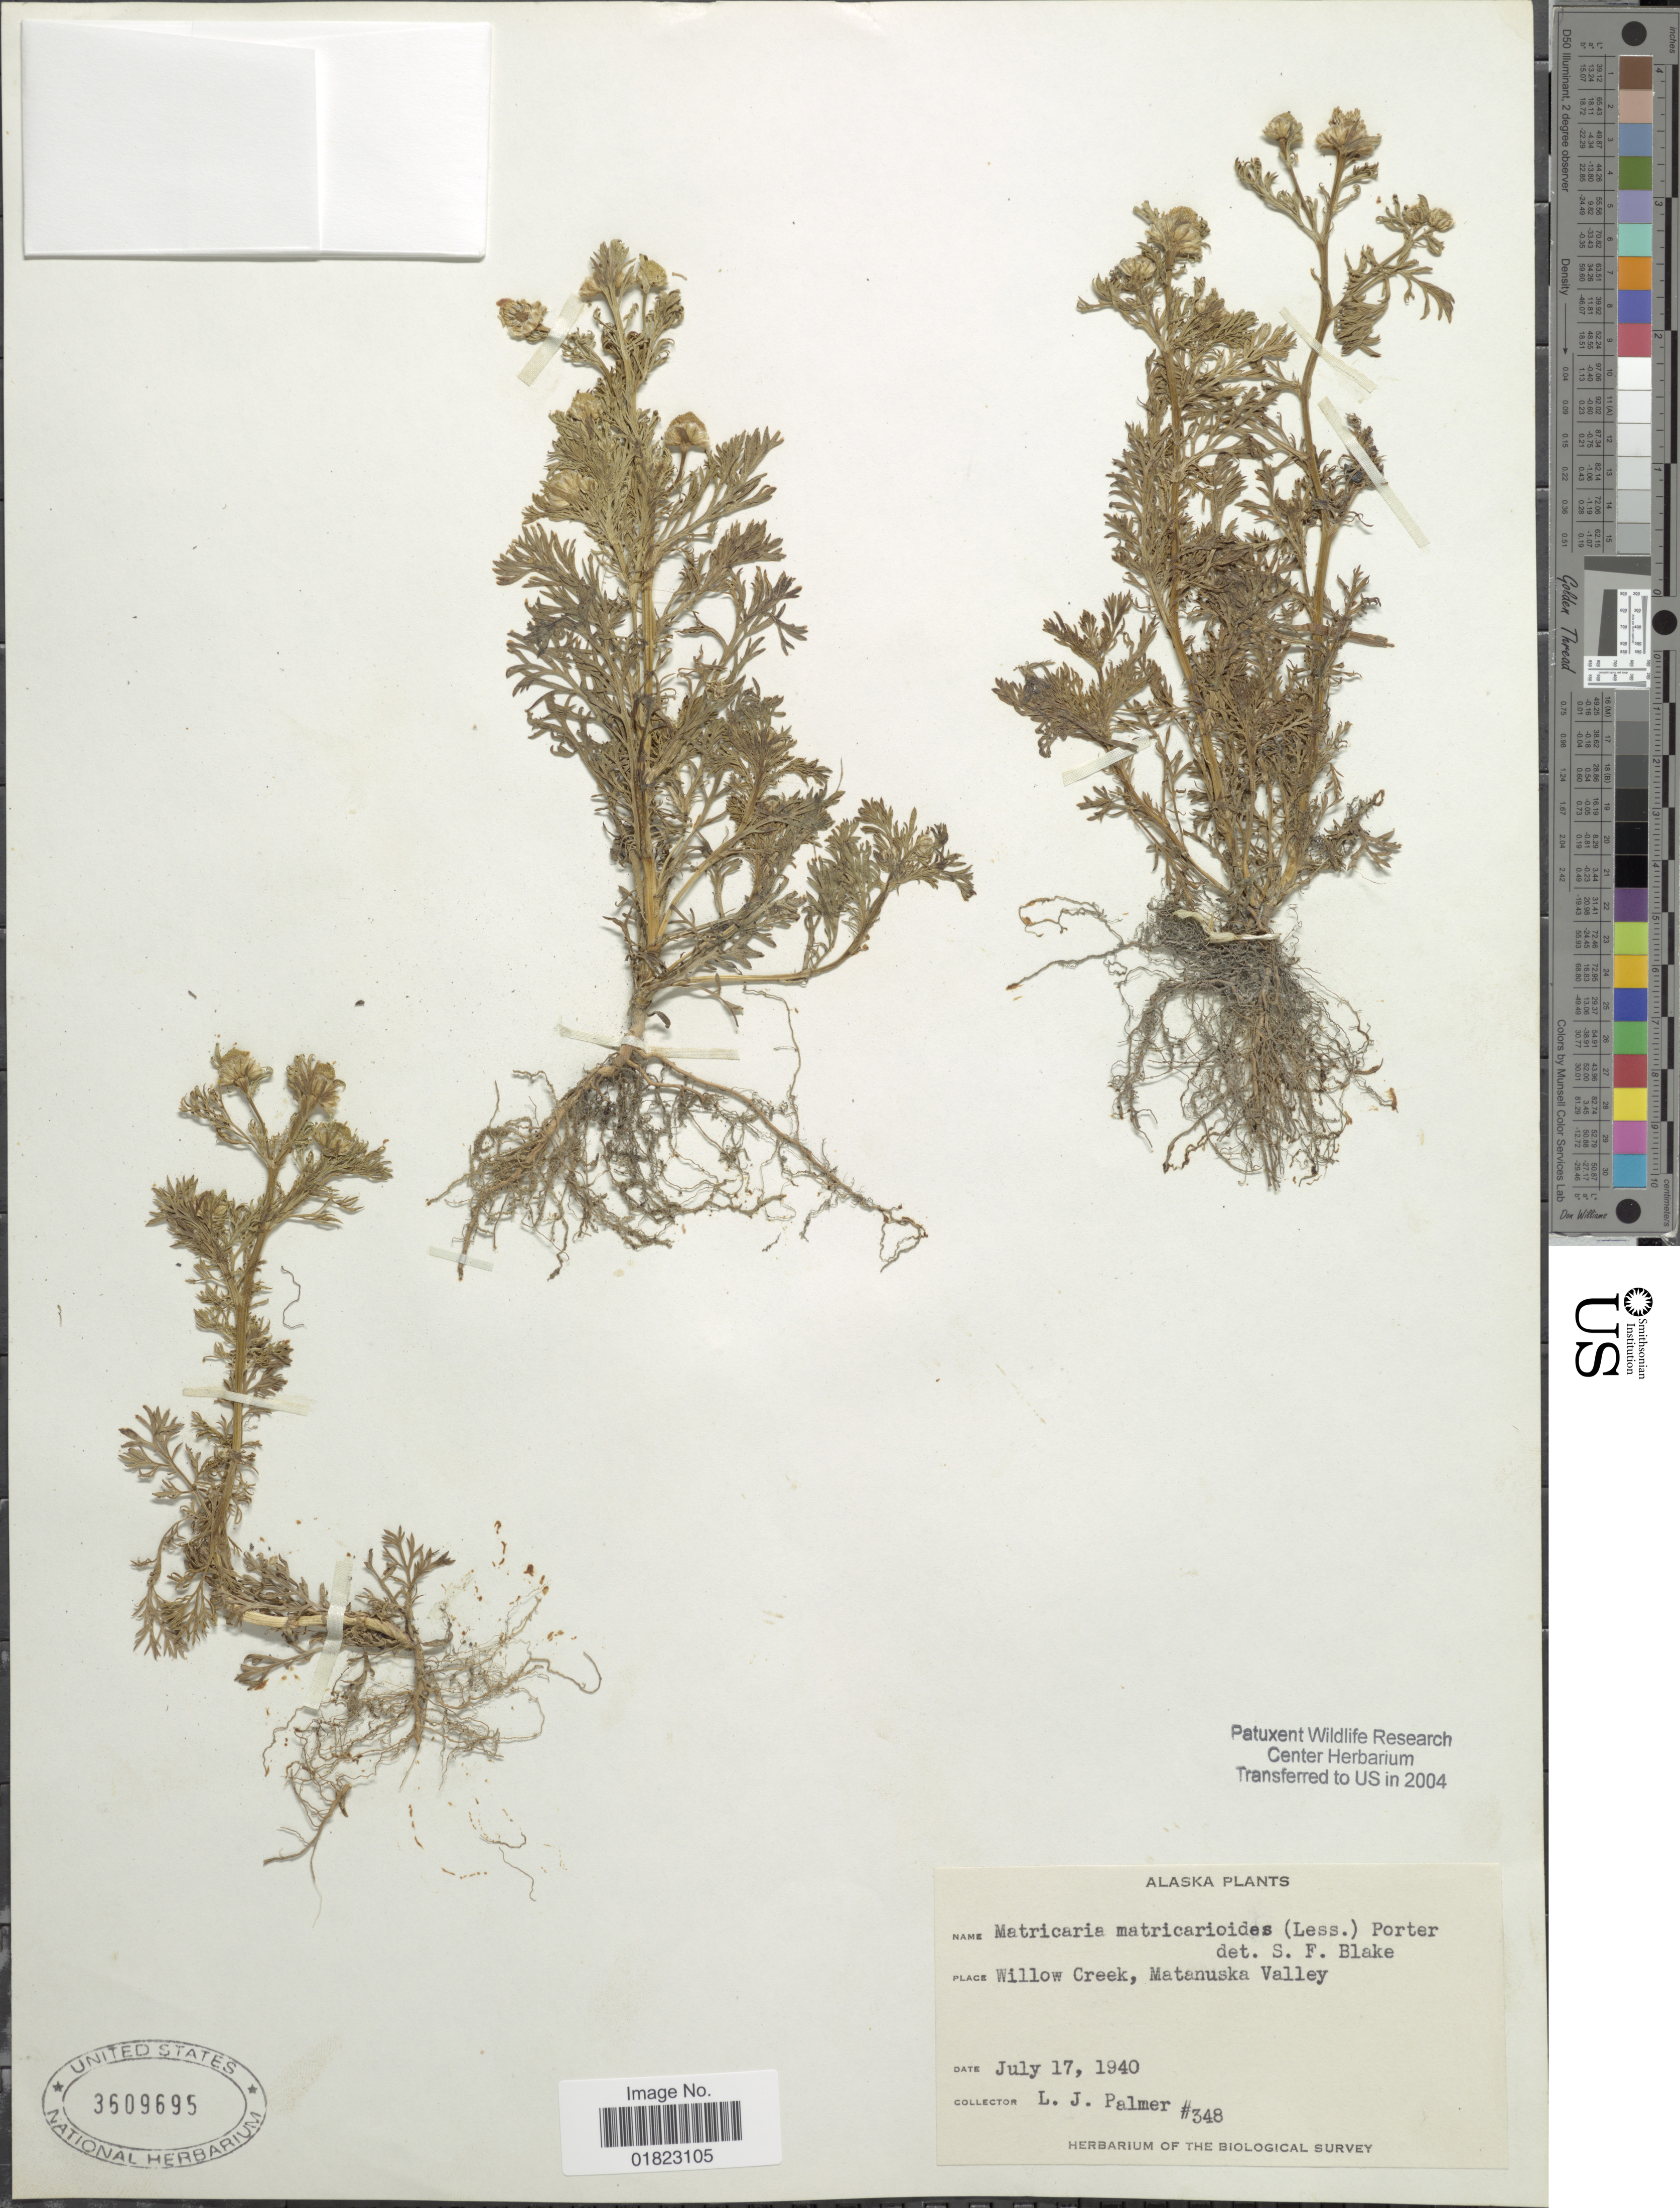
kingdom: Plantae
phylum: Tracheophyta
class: Magnoliopsida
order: Asterales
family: Asteraceae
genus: Matricaria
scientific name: Matricaria matricarioides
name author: (Less.) Porter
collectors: L. J. Palmer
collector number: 348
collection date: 1940-07-17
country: United States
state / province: Alaska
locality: Willow Creek, Matanuska Valley.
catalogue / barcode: US 3609695